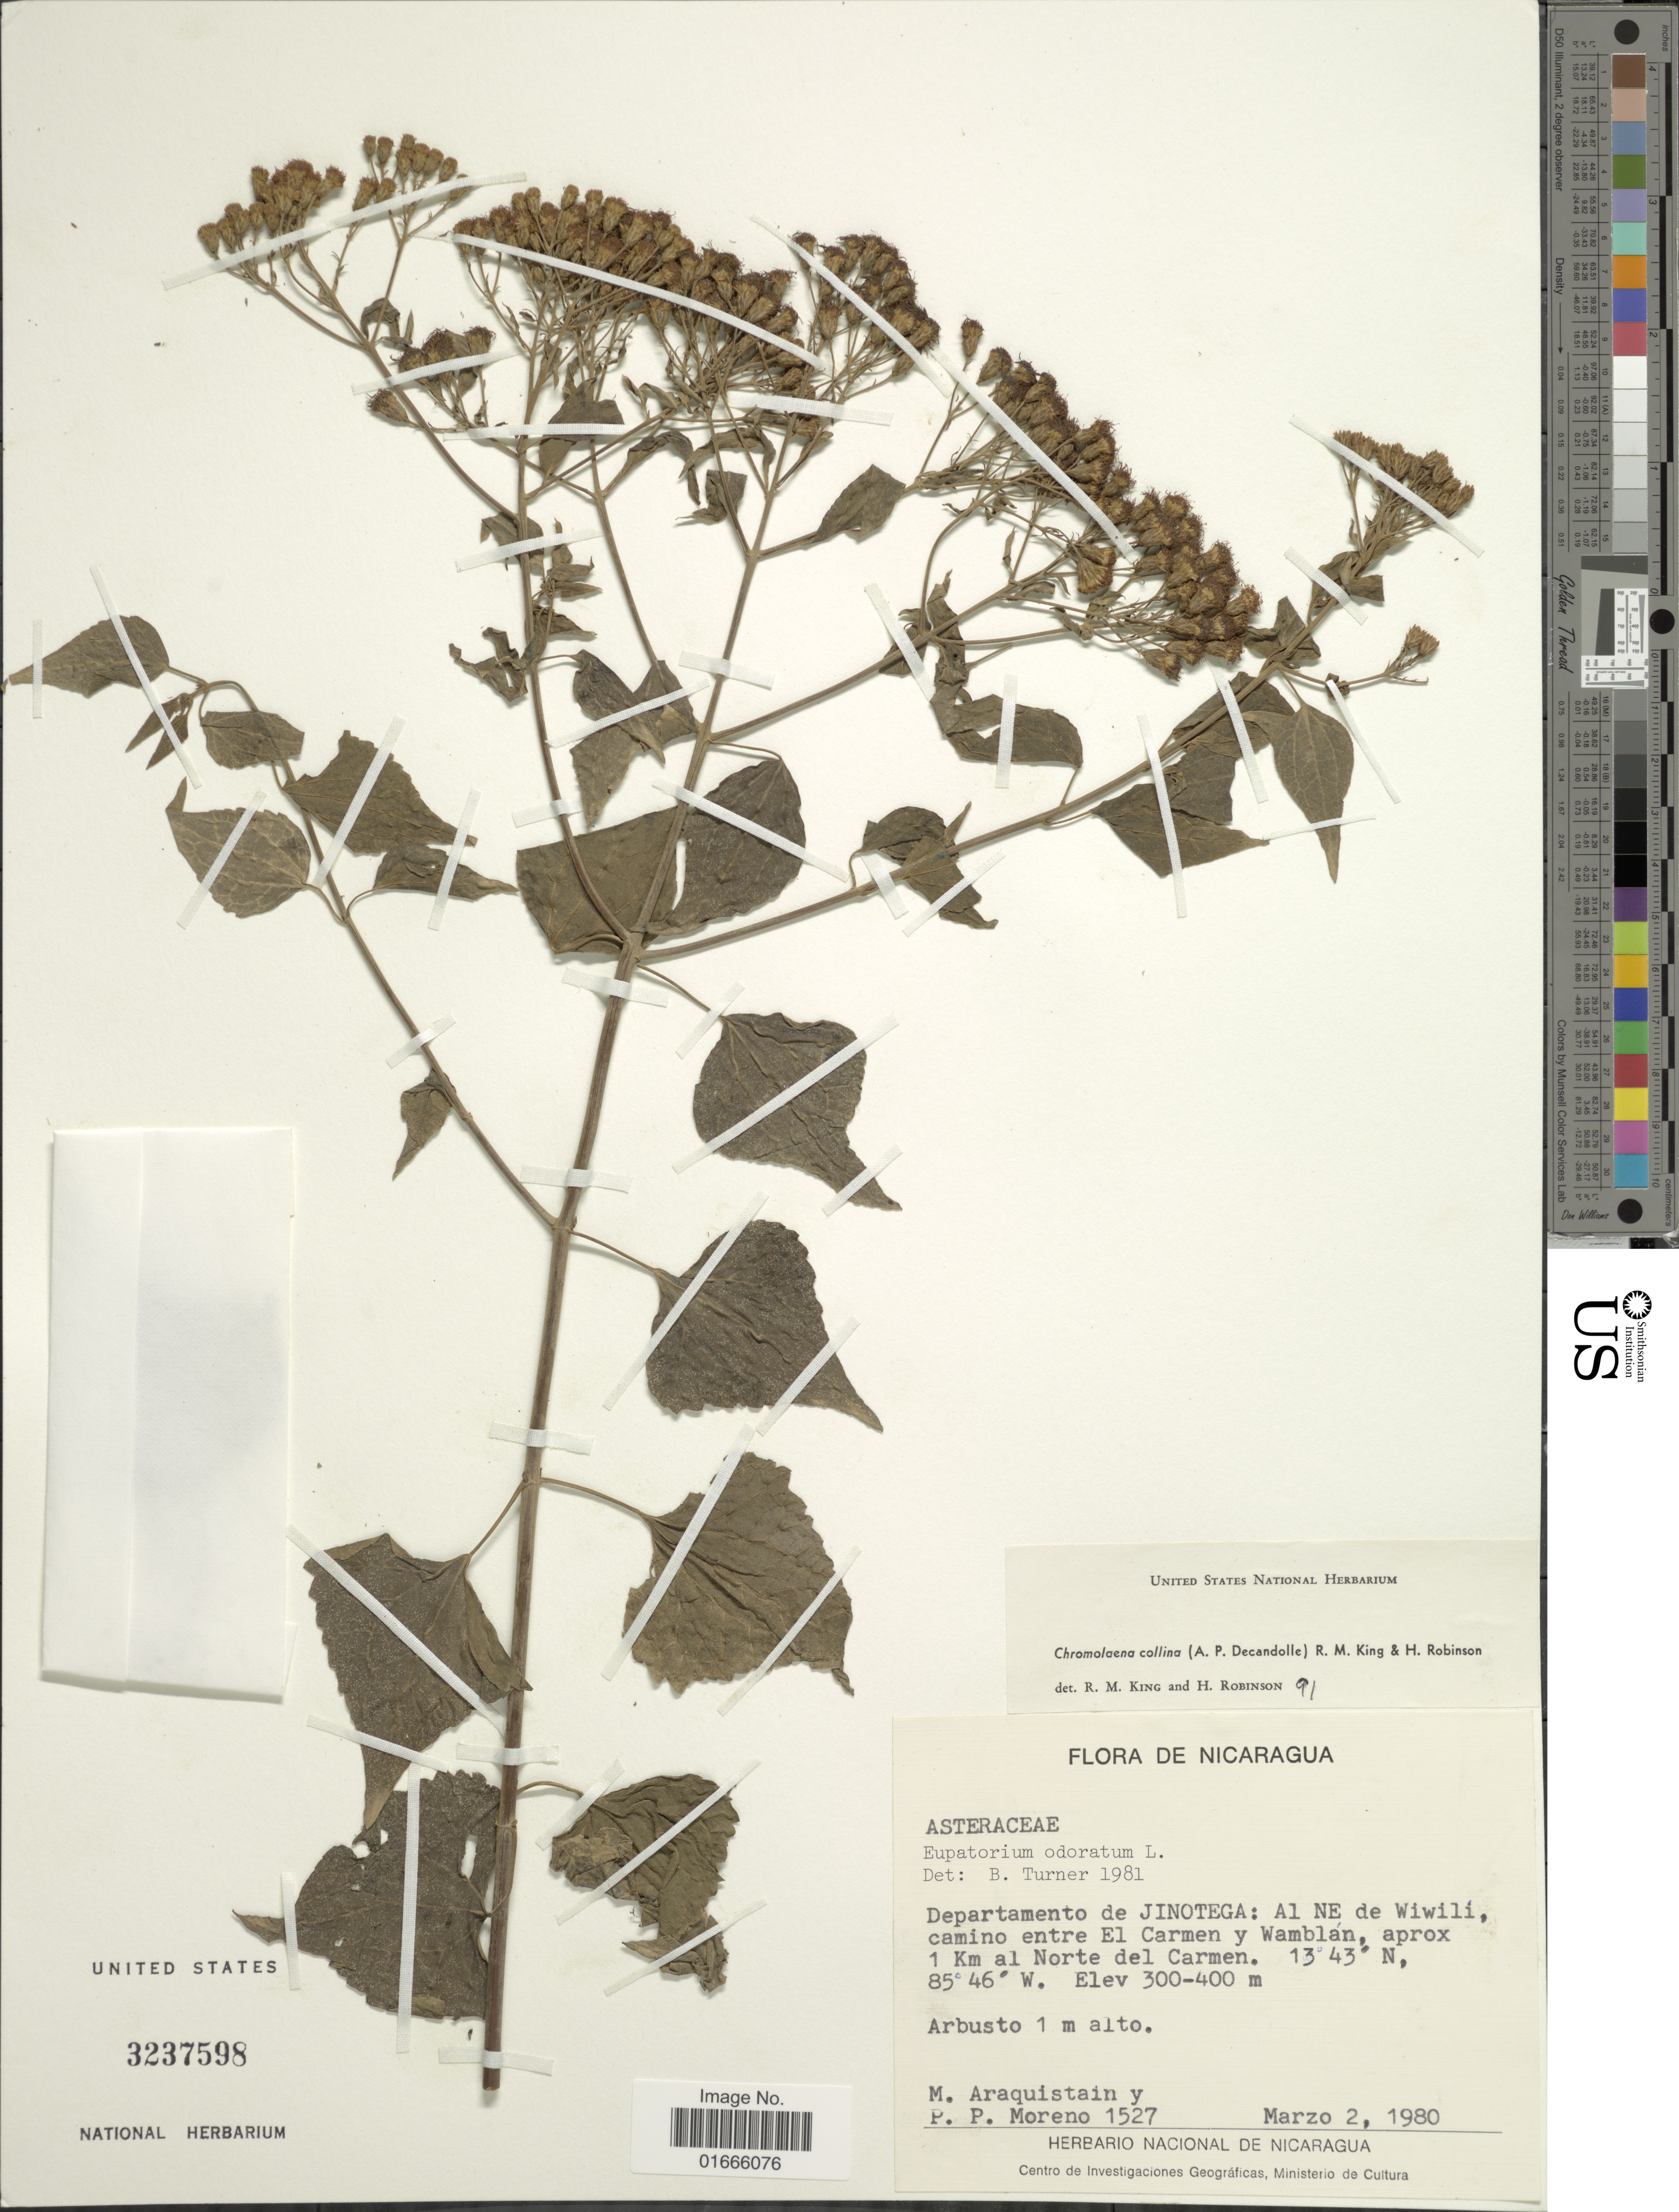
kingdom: Plantae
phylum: Tracheophyta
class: Magnoliopsida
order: Asterales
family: Asteraceae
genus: Chromolaena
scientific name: Chromolaena odorata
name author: (L.) R.M. King & H. Rob.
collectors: M. Araquistain & P. Moreno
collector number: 1527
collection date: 1980-03-02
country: Nicaragua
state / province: Jinotega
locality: Departamento de Jinotega: Al NE de Wiwili, camino entre El Carmen y Wamblan, aprox 1 Km al Norte del Carmen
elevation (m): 300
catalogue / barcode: US 3237598